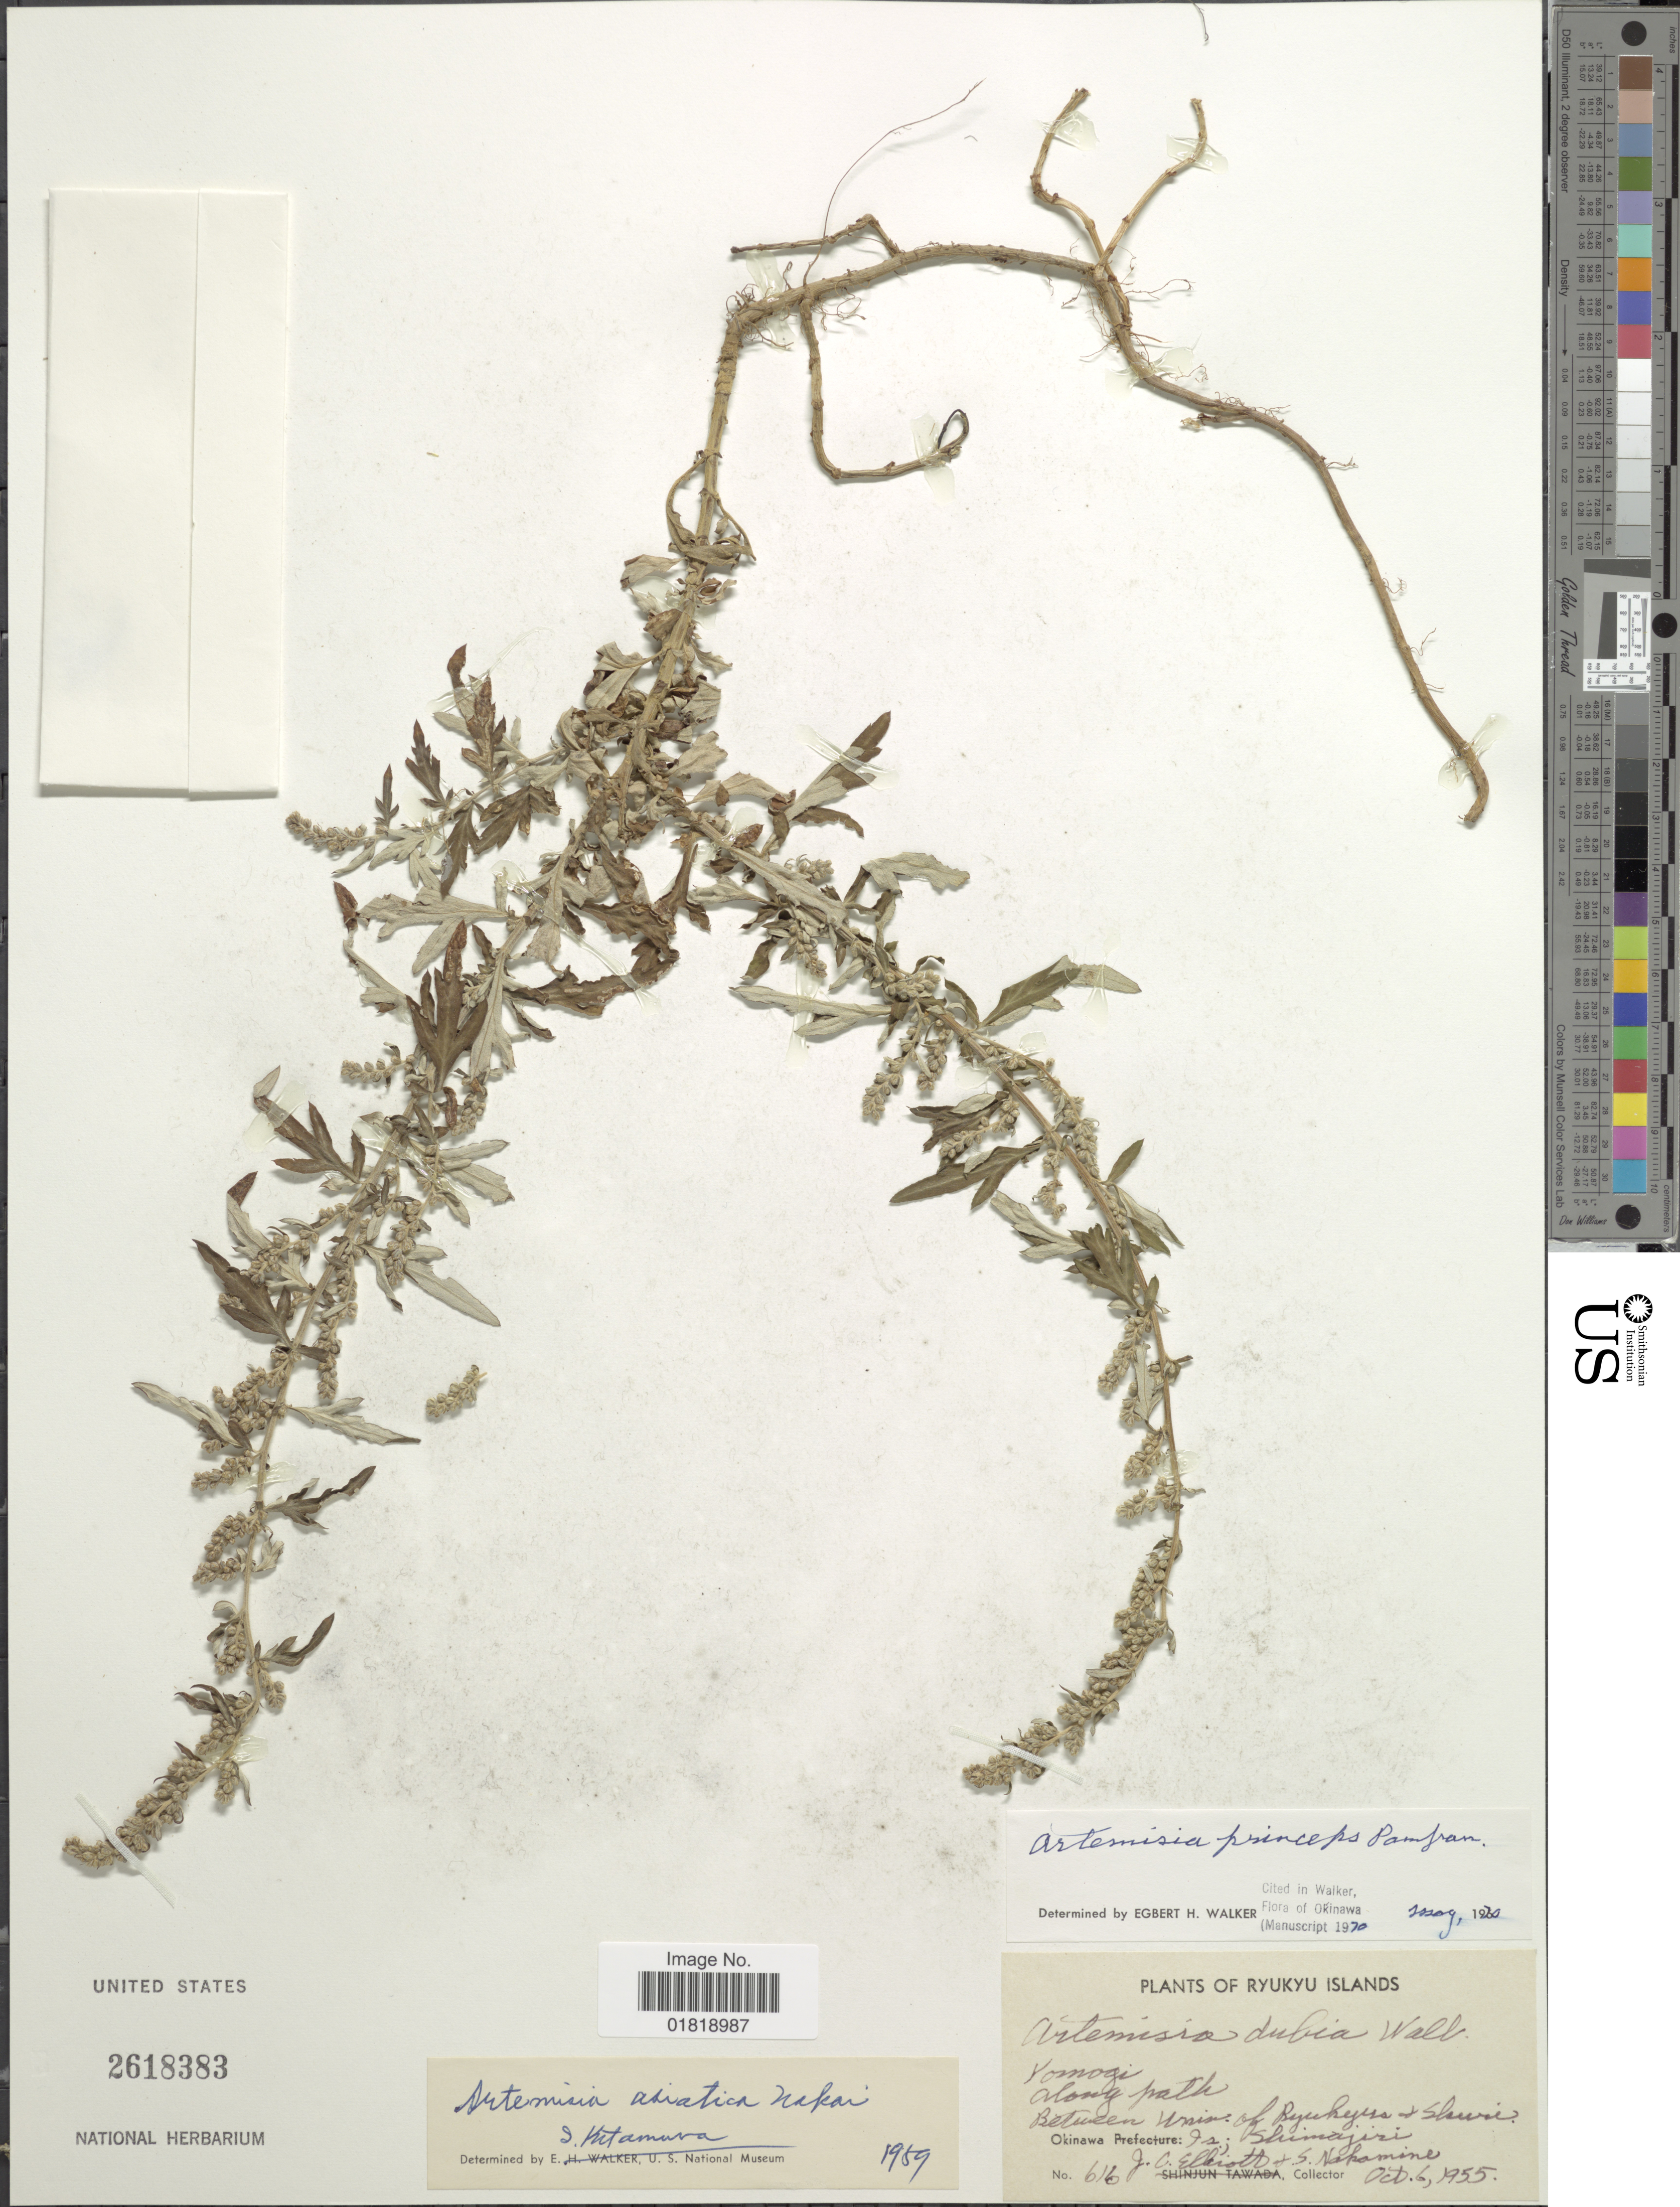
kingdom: Plantae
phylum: Tracheophyta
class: Magnoliopsida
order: Asterales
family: Asteraceae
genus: Artemisia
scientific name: Artemisia princeps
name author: Pamp.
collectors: J. Elliot & S. Nakamine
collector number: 616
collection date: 1955-10-06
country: Japan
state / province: Okinawa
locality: Ryukyu Islands, between Univ of Ryukyus + Shuri, Okinawa Prefecture: Shimajiri.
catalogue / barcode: US 2618383